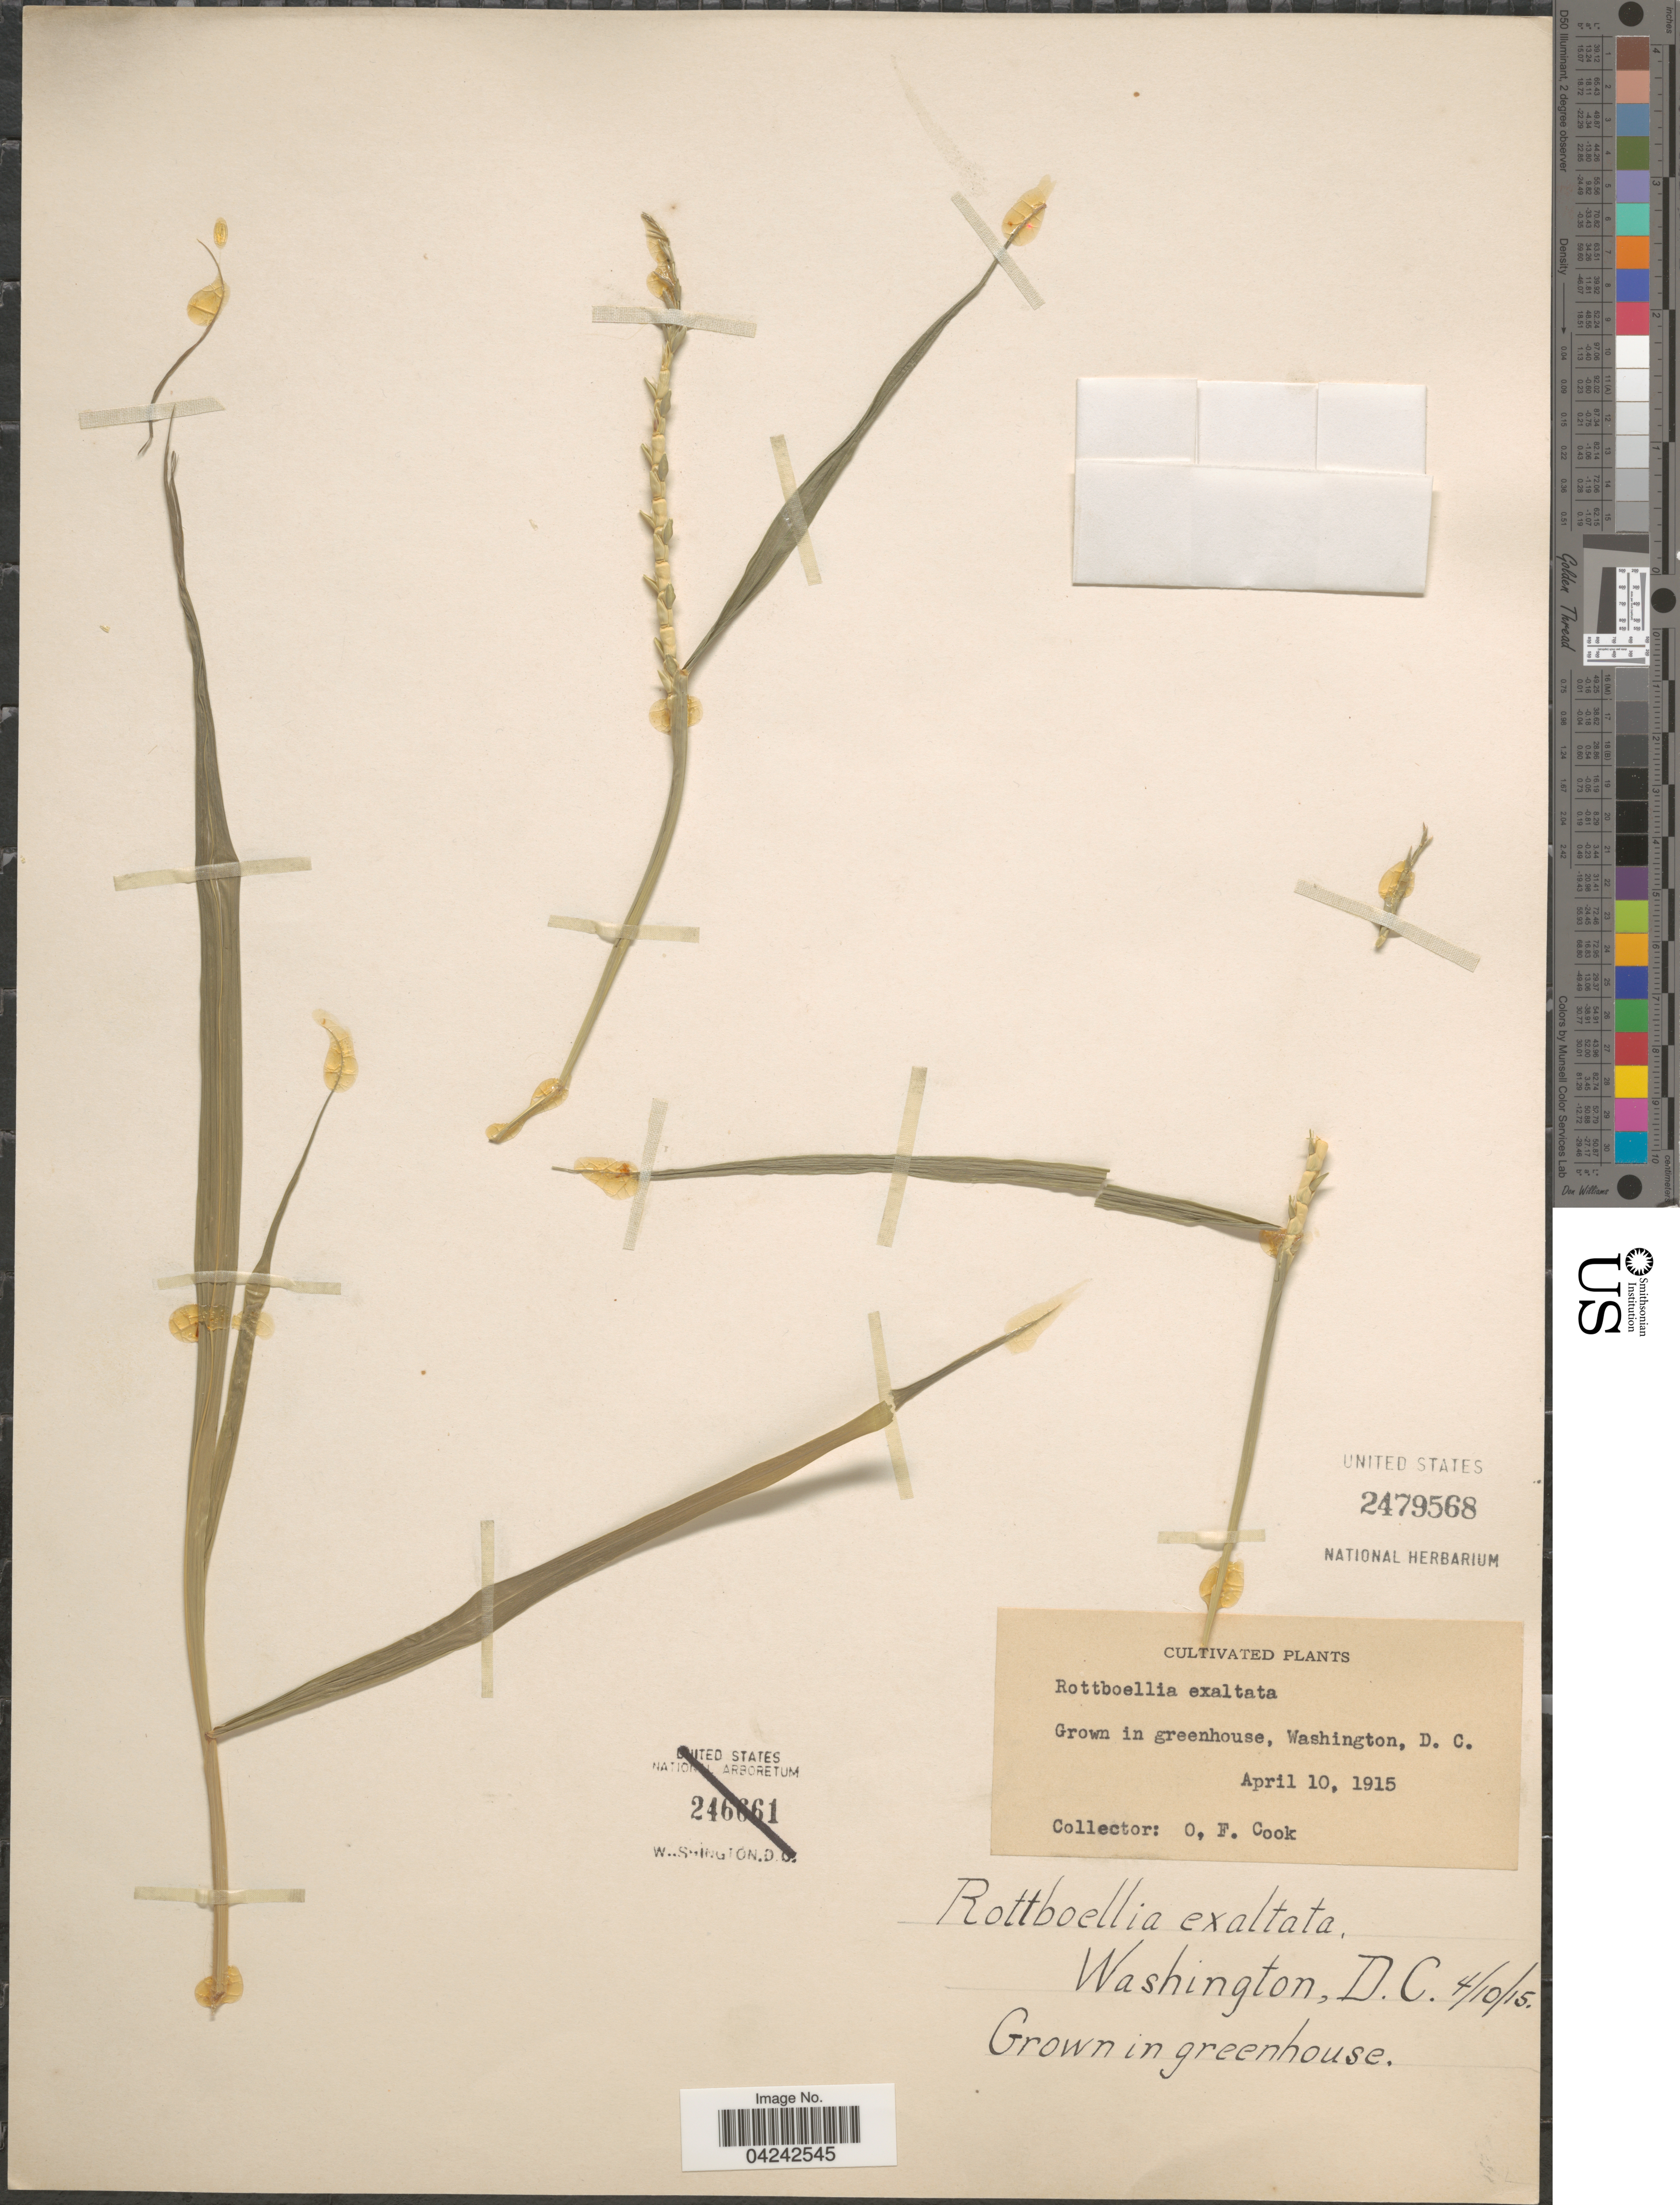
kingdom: Plantae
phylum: Tracheophyta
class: Liliopsida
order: Poales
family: Poaceae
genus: Rottboellia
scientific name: Rottboellia cochinchinensis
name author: (Lour.) Clayton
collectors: O. F. Cook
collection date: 1915-04-10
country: United States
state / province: District of Columbia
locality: Grown in greenhouse, Washington, D. C.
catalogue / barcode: US 2479568